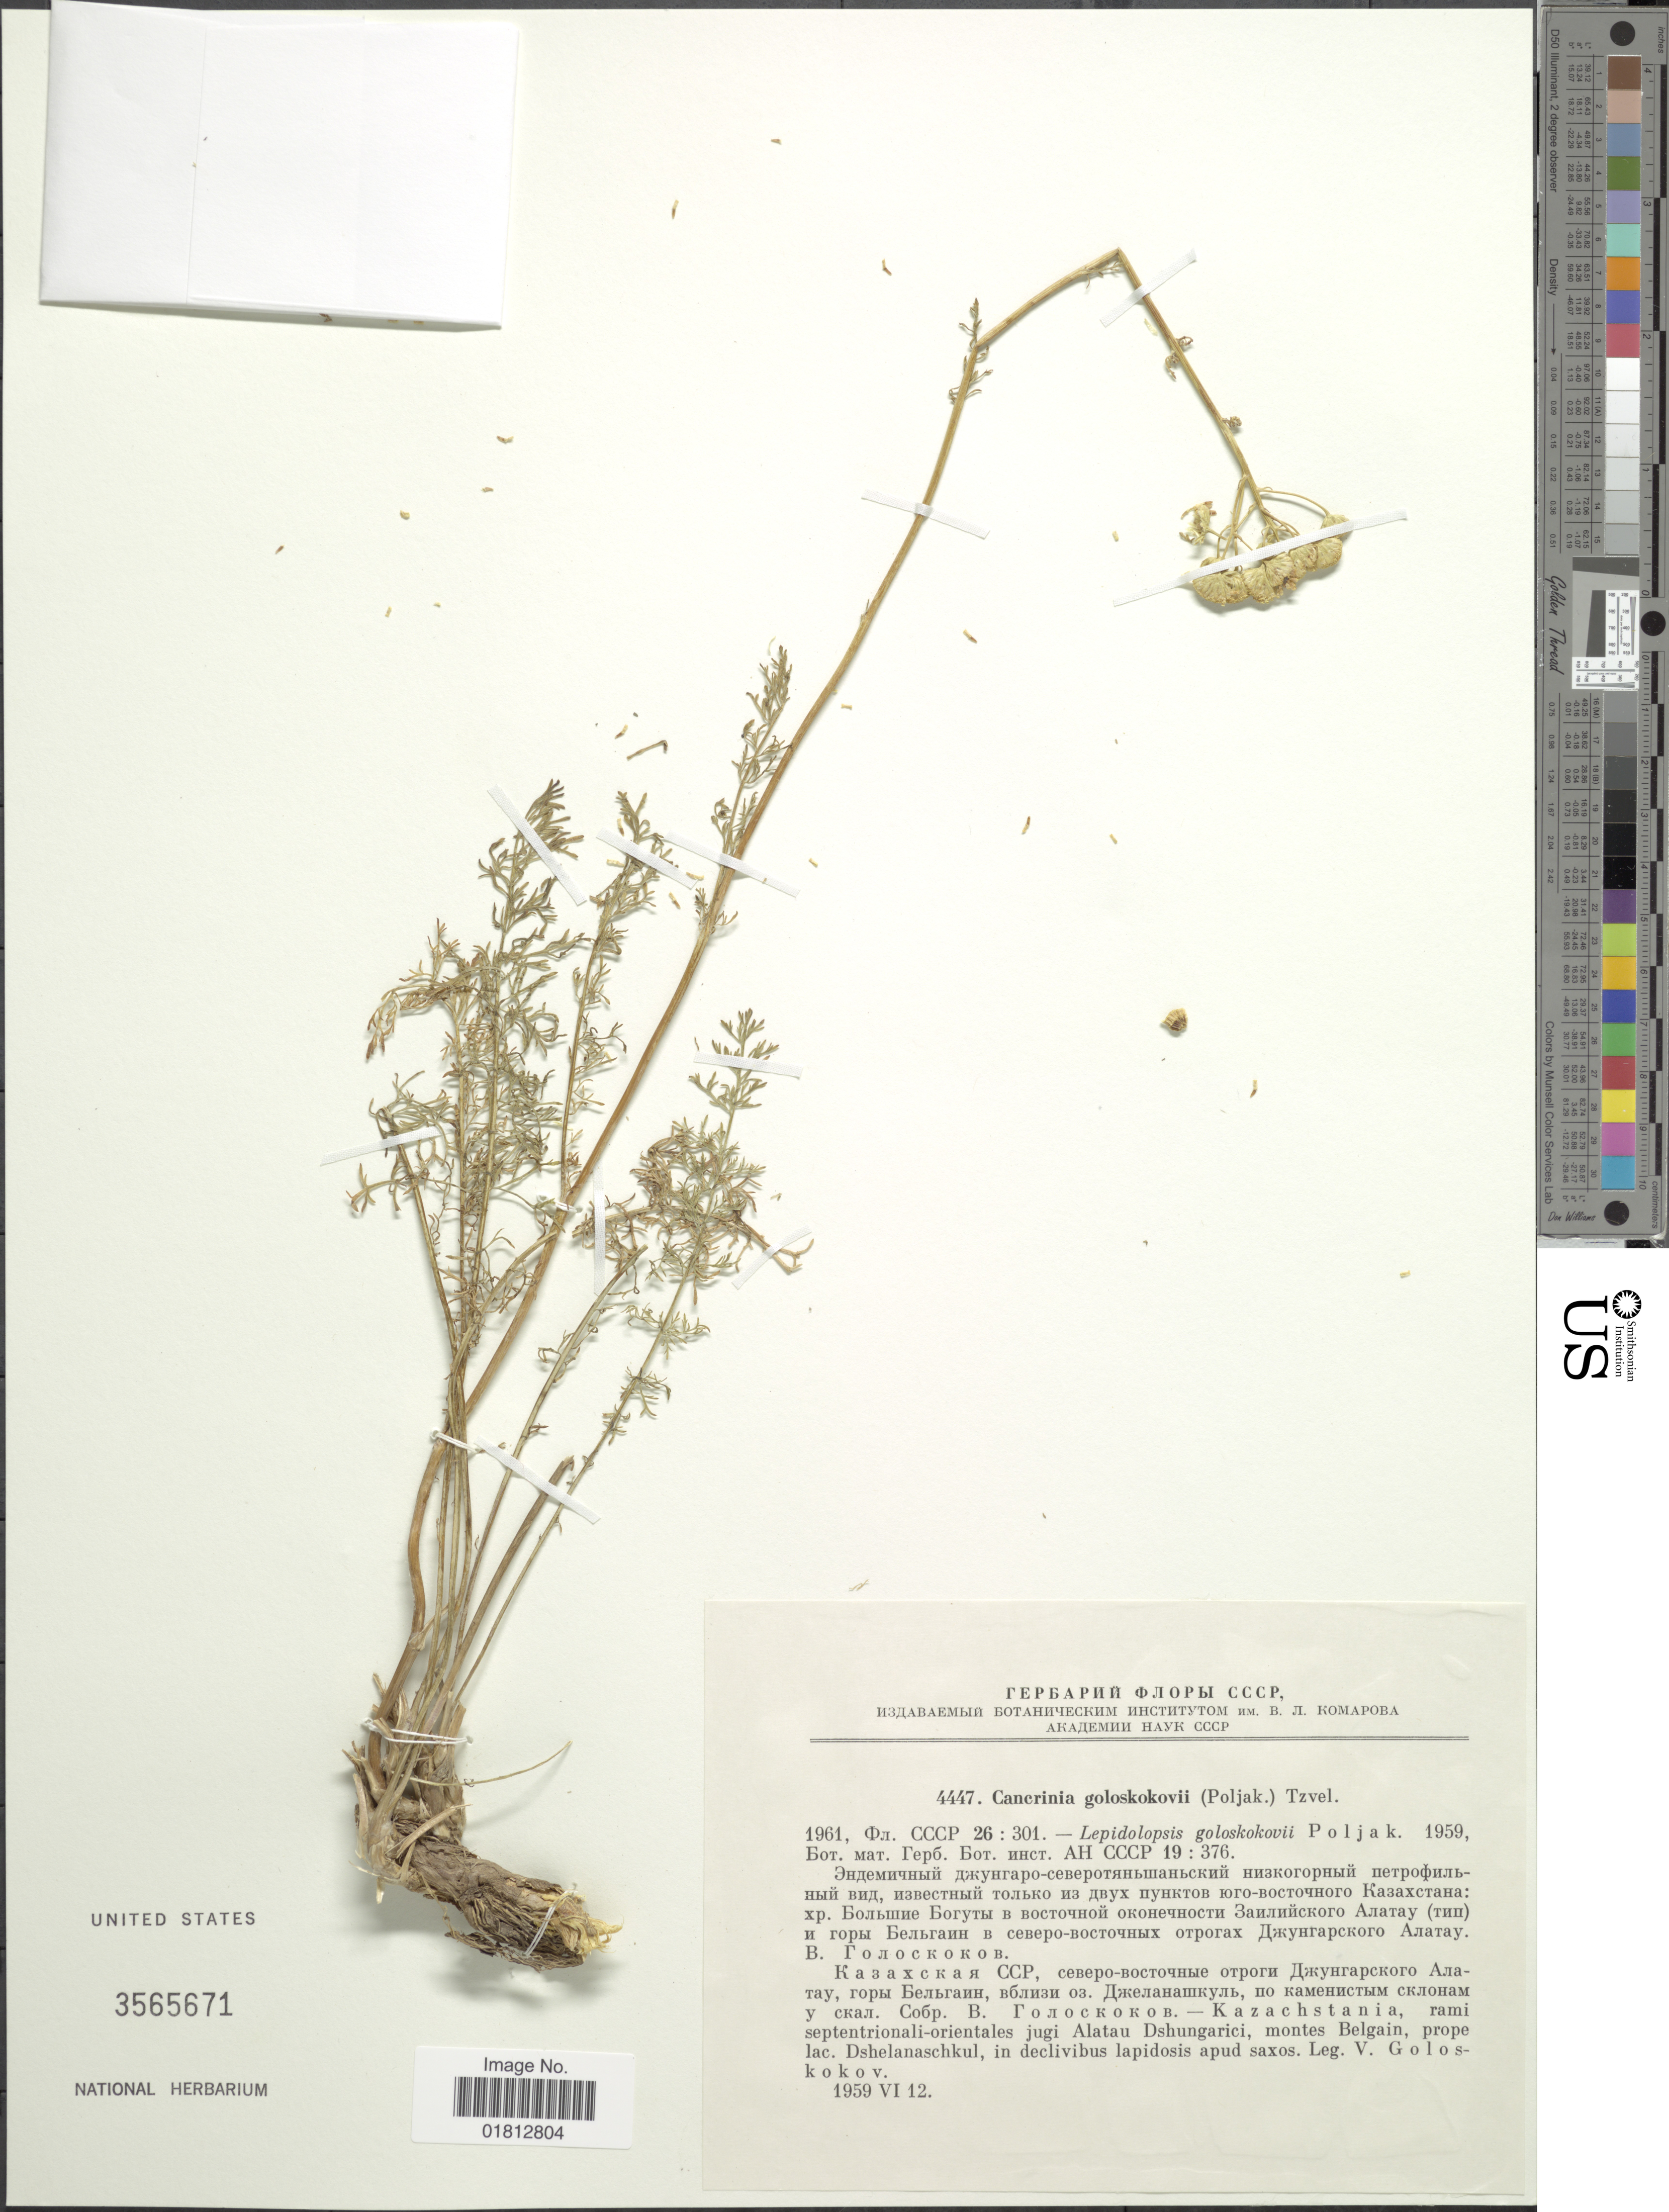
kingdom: Plantae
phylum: Tracheophyta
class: Magnoliopsida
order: Asterales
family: Asteraceae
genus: Cancrinia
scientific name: Cancrinia goloskokovii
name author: Tzvelev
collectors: V. P. Goloskokov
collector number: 4447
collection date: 1959-06-12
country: Kazakhstan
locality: Kazachstania, rami septentrionali-orientales jugi Alatau Dshungarici, montes Belgain, prope lac. Dshelanaschkul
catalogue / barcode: US 3565671